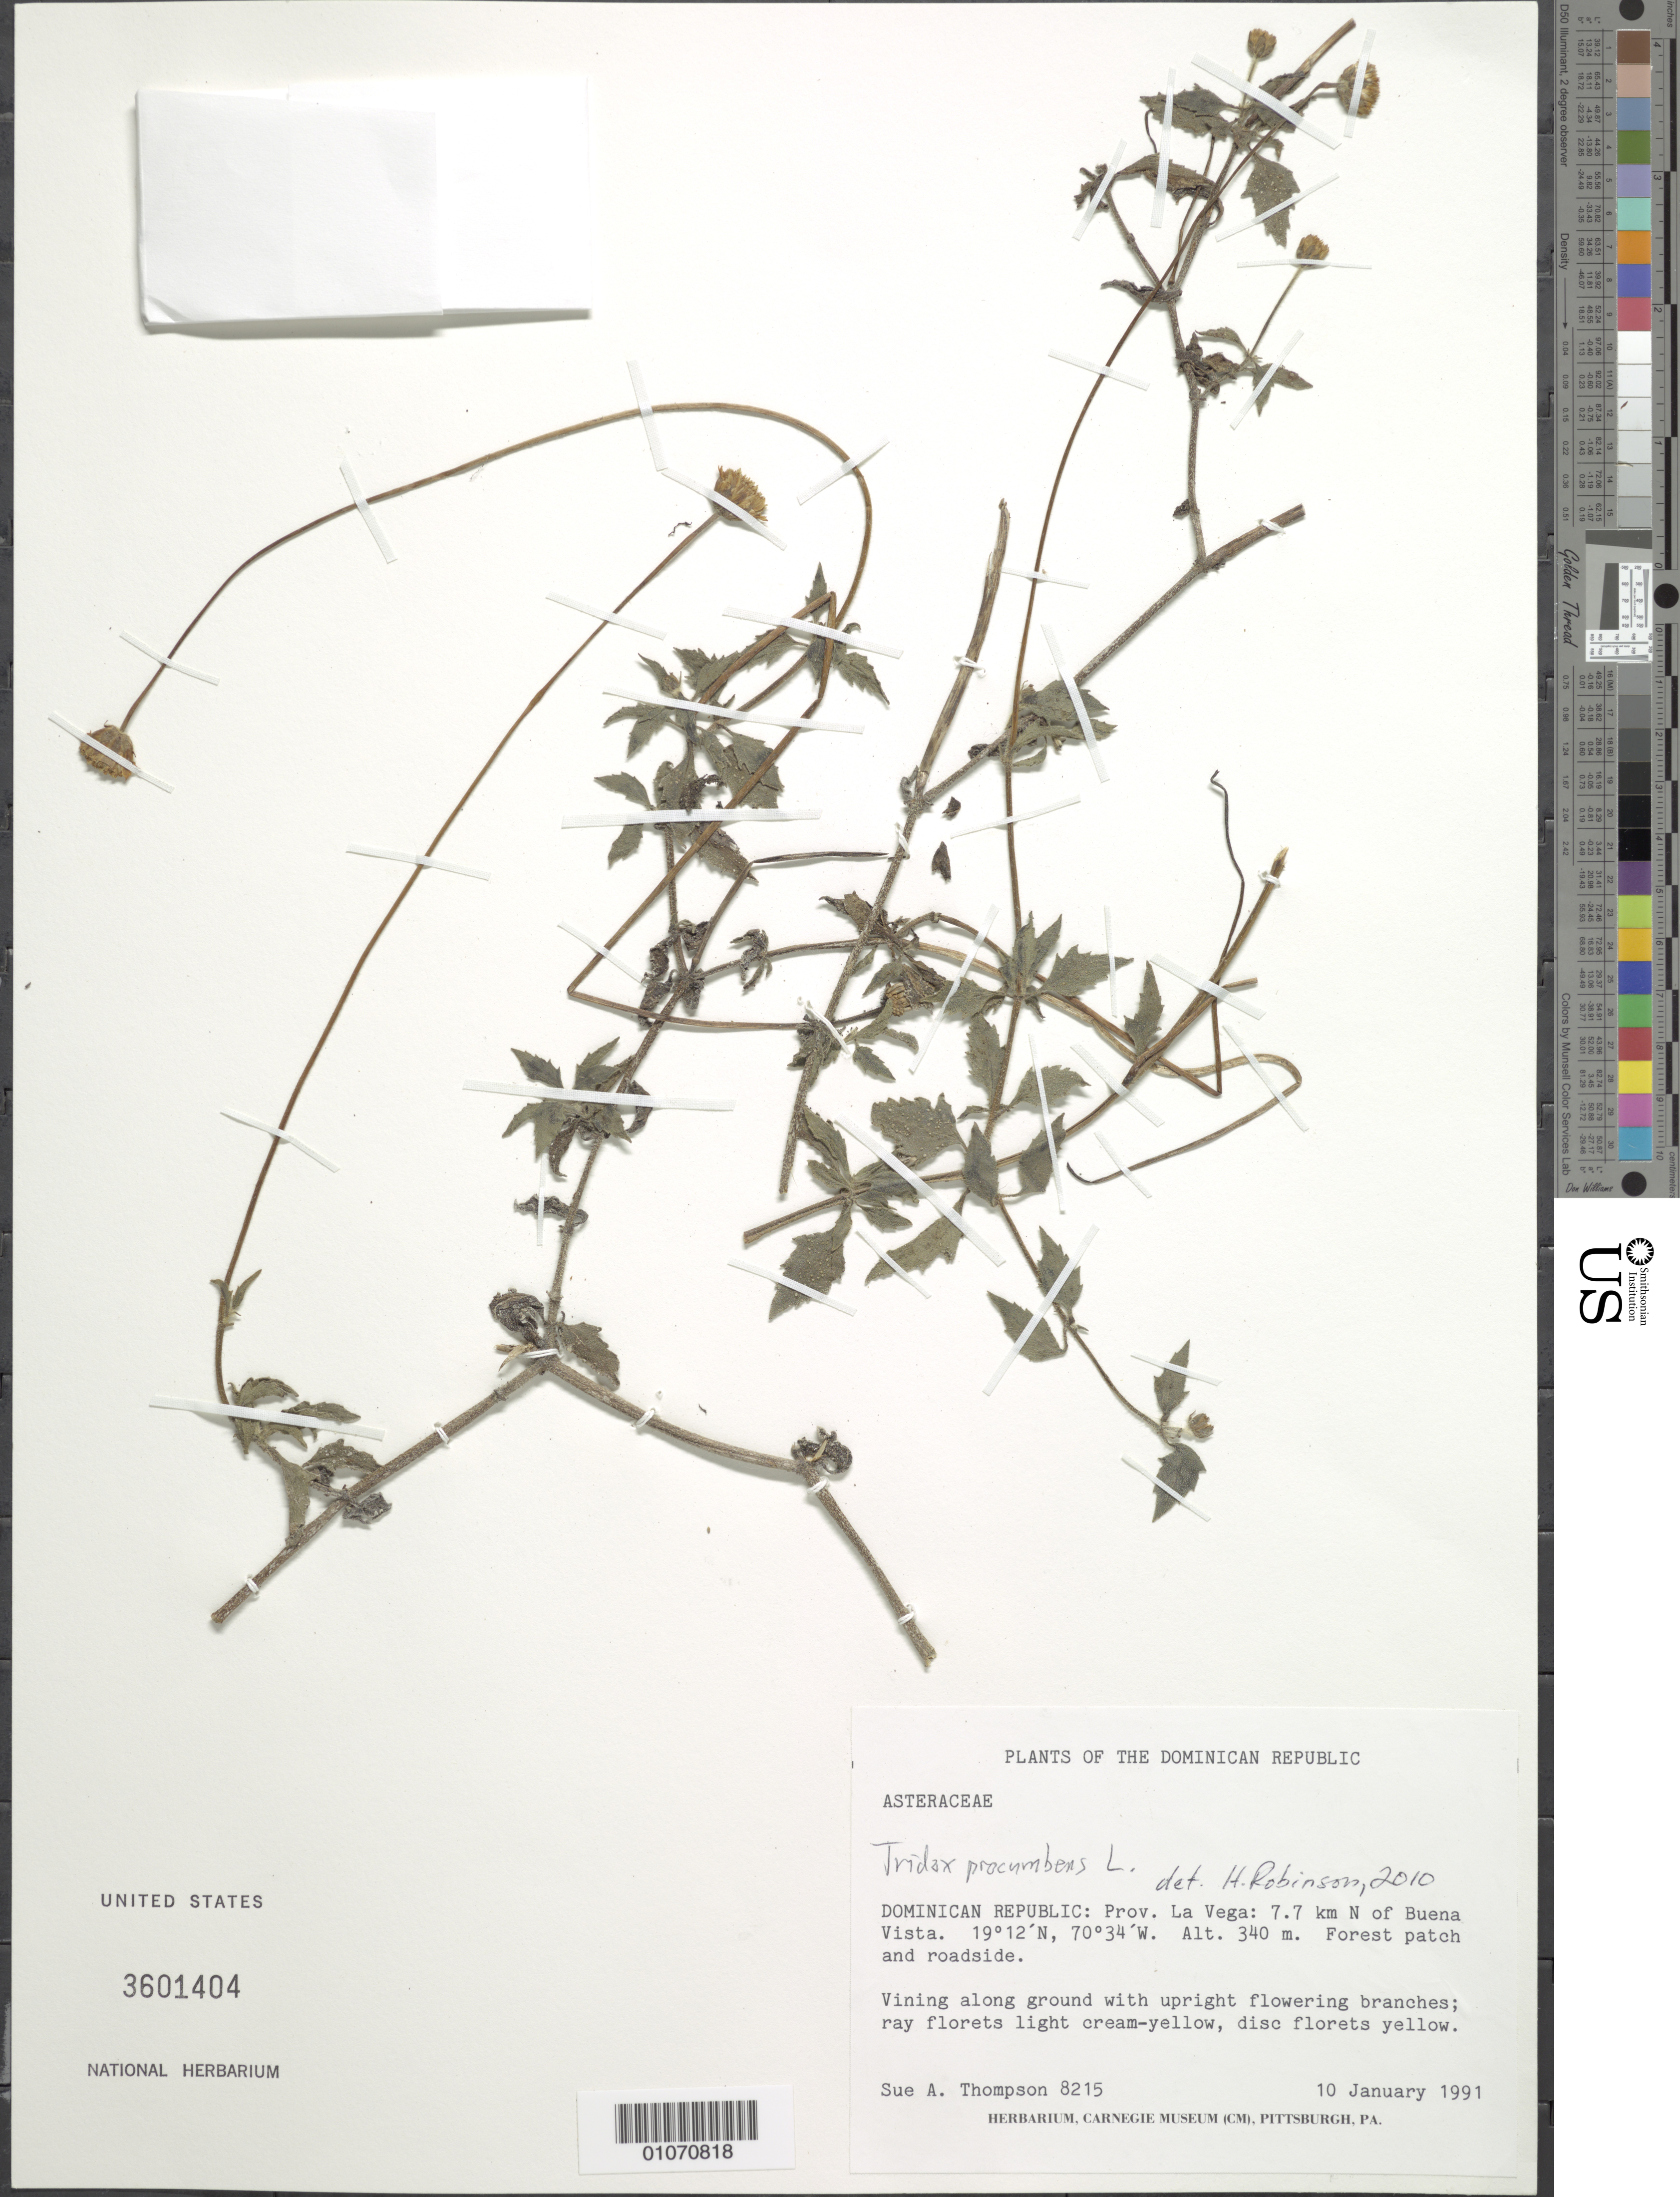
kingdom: Plantae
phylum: Tracheophyta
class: Magnoliopsida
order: Asterales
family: Asteraceae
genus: Tridax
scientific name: Tridax procumbens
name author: L.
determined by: Robinson, Harold E., (US)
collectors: S. A. Thompson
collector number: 8215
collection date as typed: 10 Jan 1991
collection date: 1991-01-10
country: Dominican Republic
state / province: La Vega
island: Hispaniola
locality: Buena Vista, 7.7 km N of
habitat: Forest patch and roadside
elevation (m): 340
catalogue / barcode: US 3601404